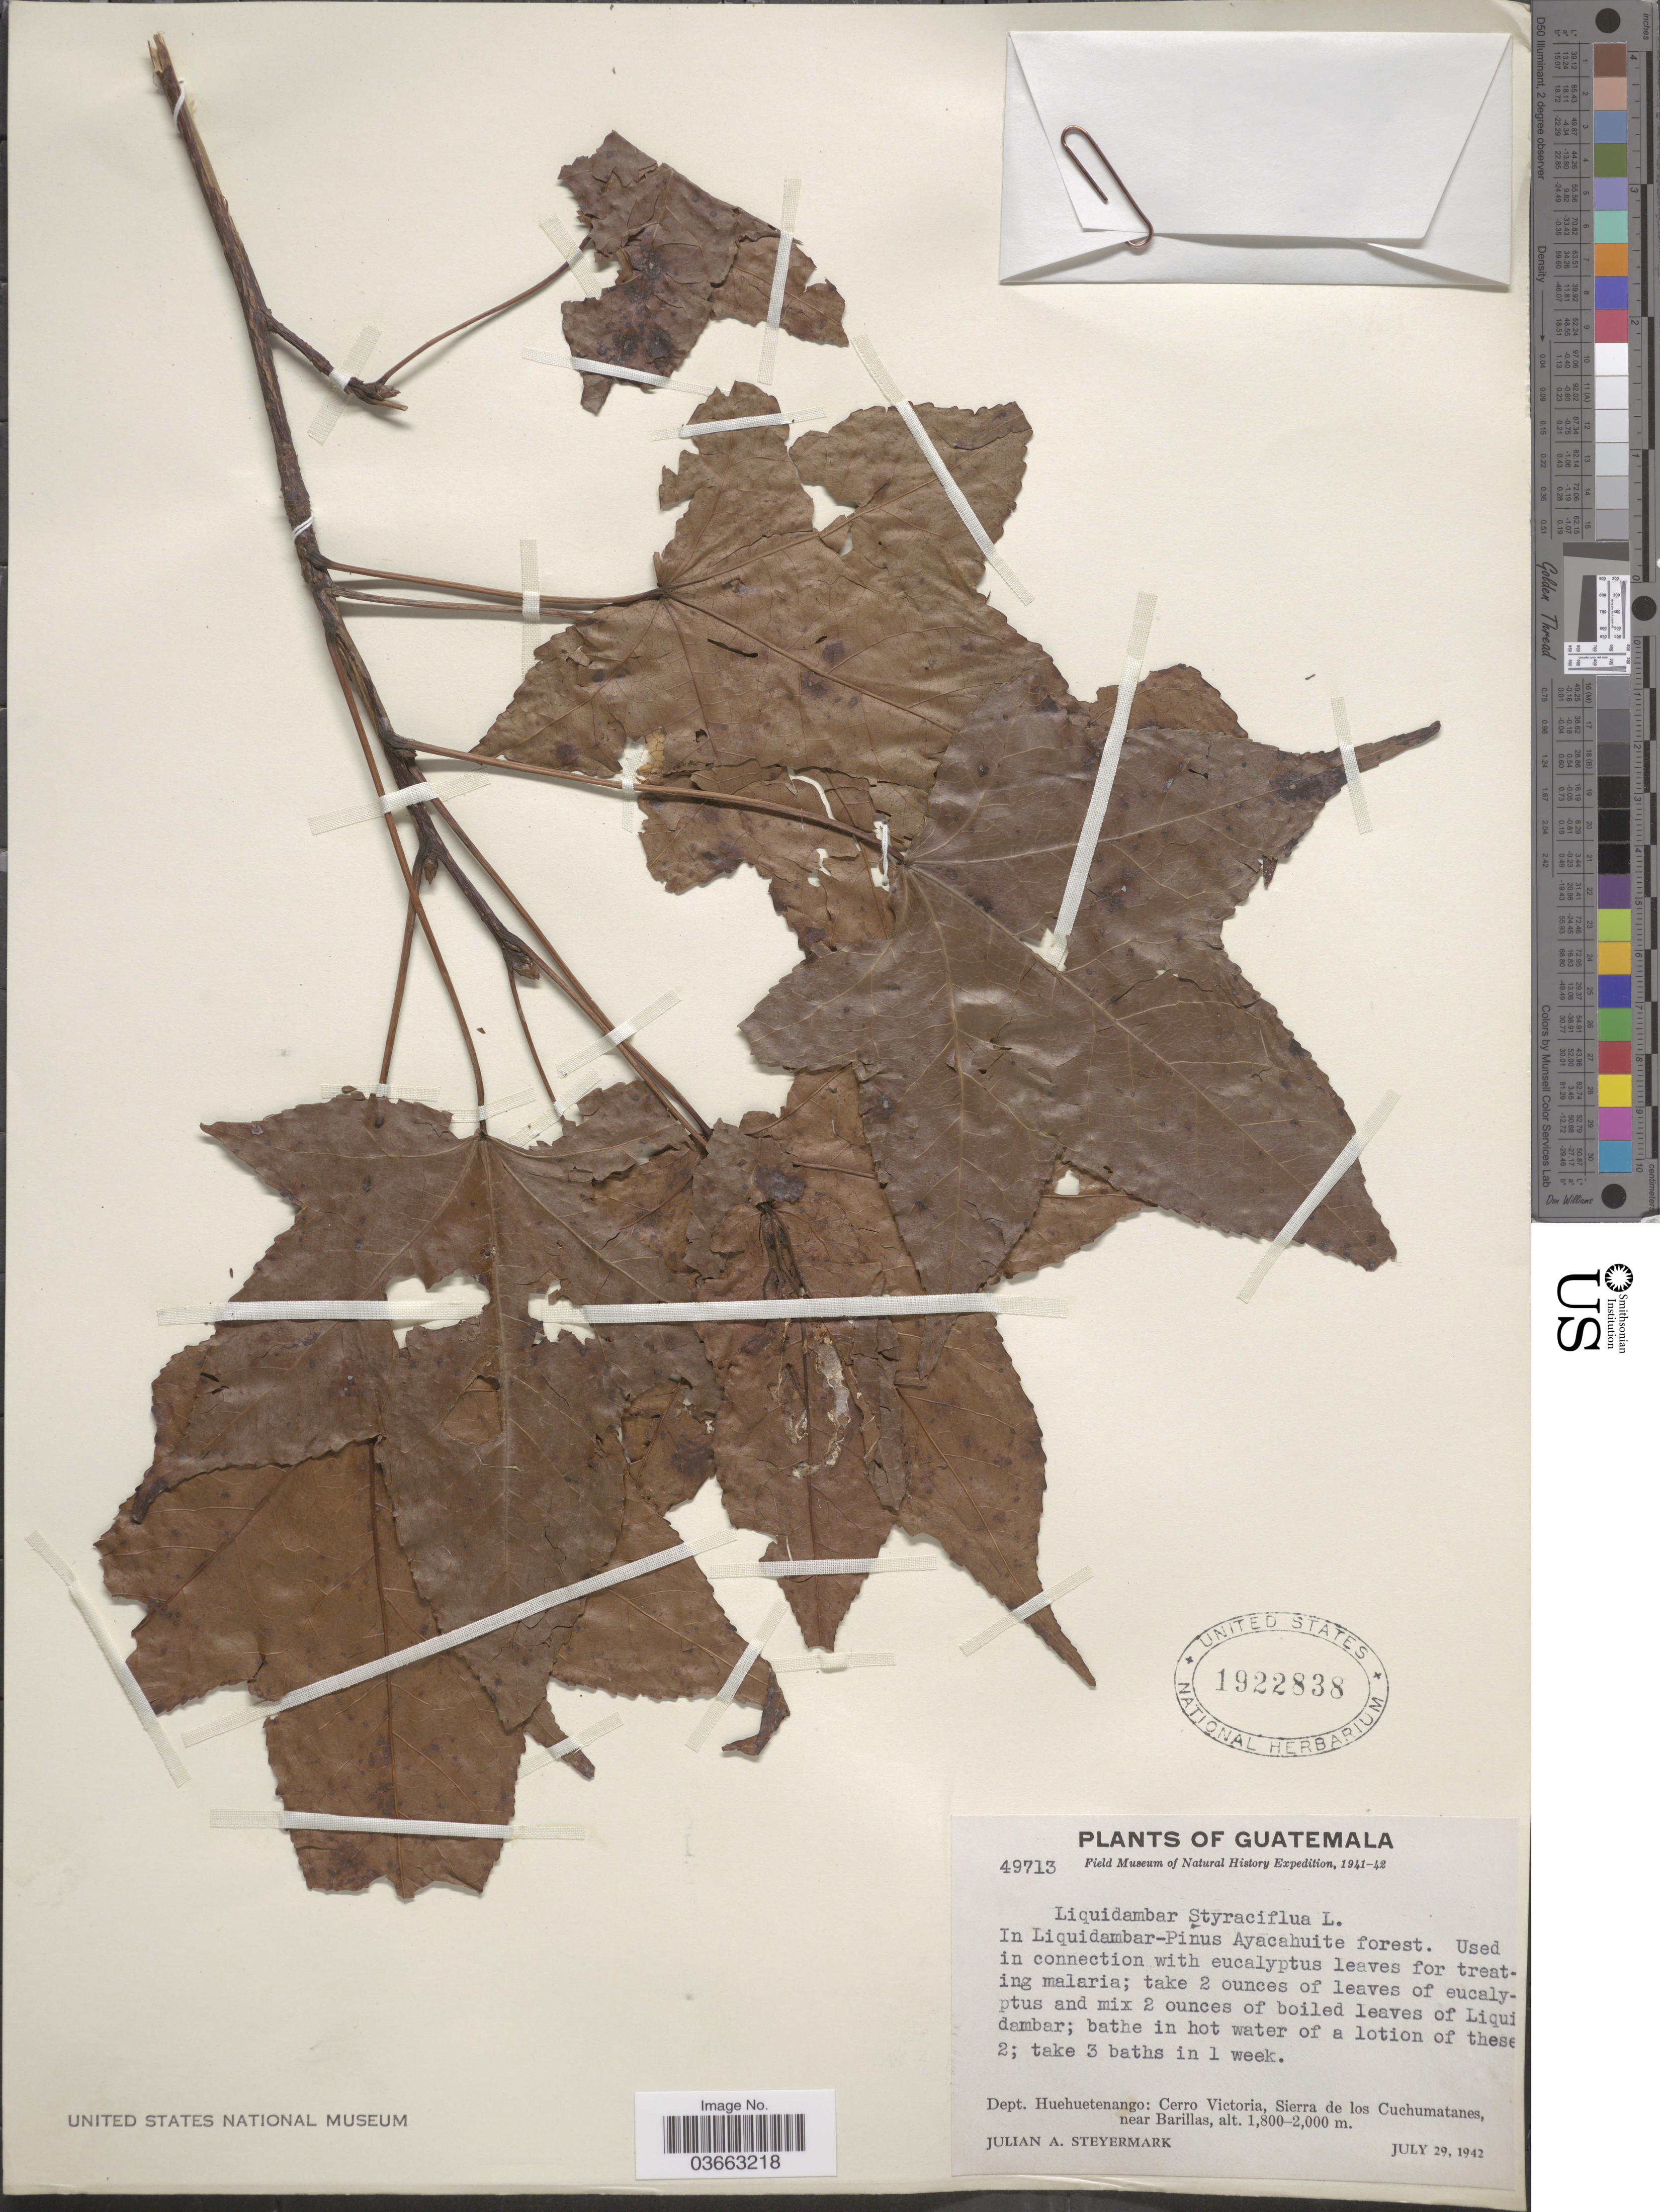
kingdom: Plantae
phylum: Tracheophyta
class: Magnoliopsida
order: Saxifragales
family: Altingiaceae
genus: Liquidambar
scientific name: Liquidambar styraciflua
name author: L.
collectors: J. Steyermark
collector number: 49713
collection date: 1942-07-29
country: Guatemala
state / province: Huehuetenango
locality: Dept. Huehuetenango: Cerro Victoria, Sierra de los Cuchumatanes, near Barillas.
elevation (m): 1800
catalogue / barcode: US 1922838